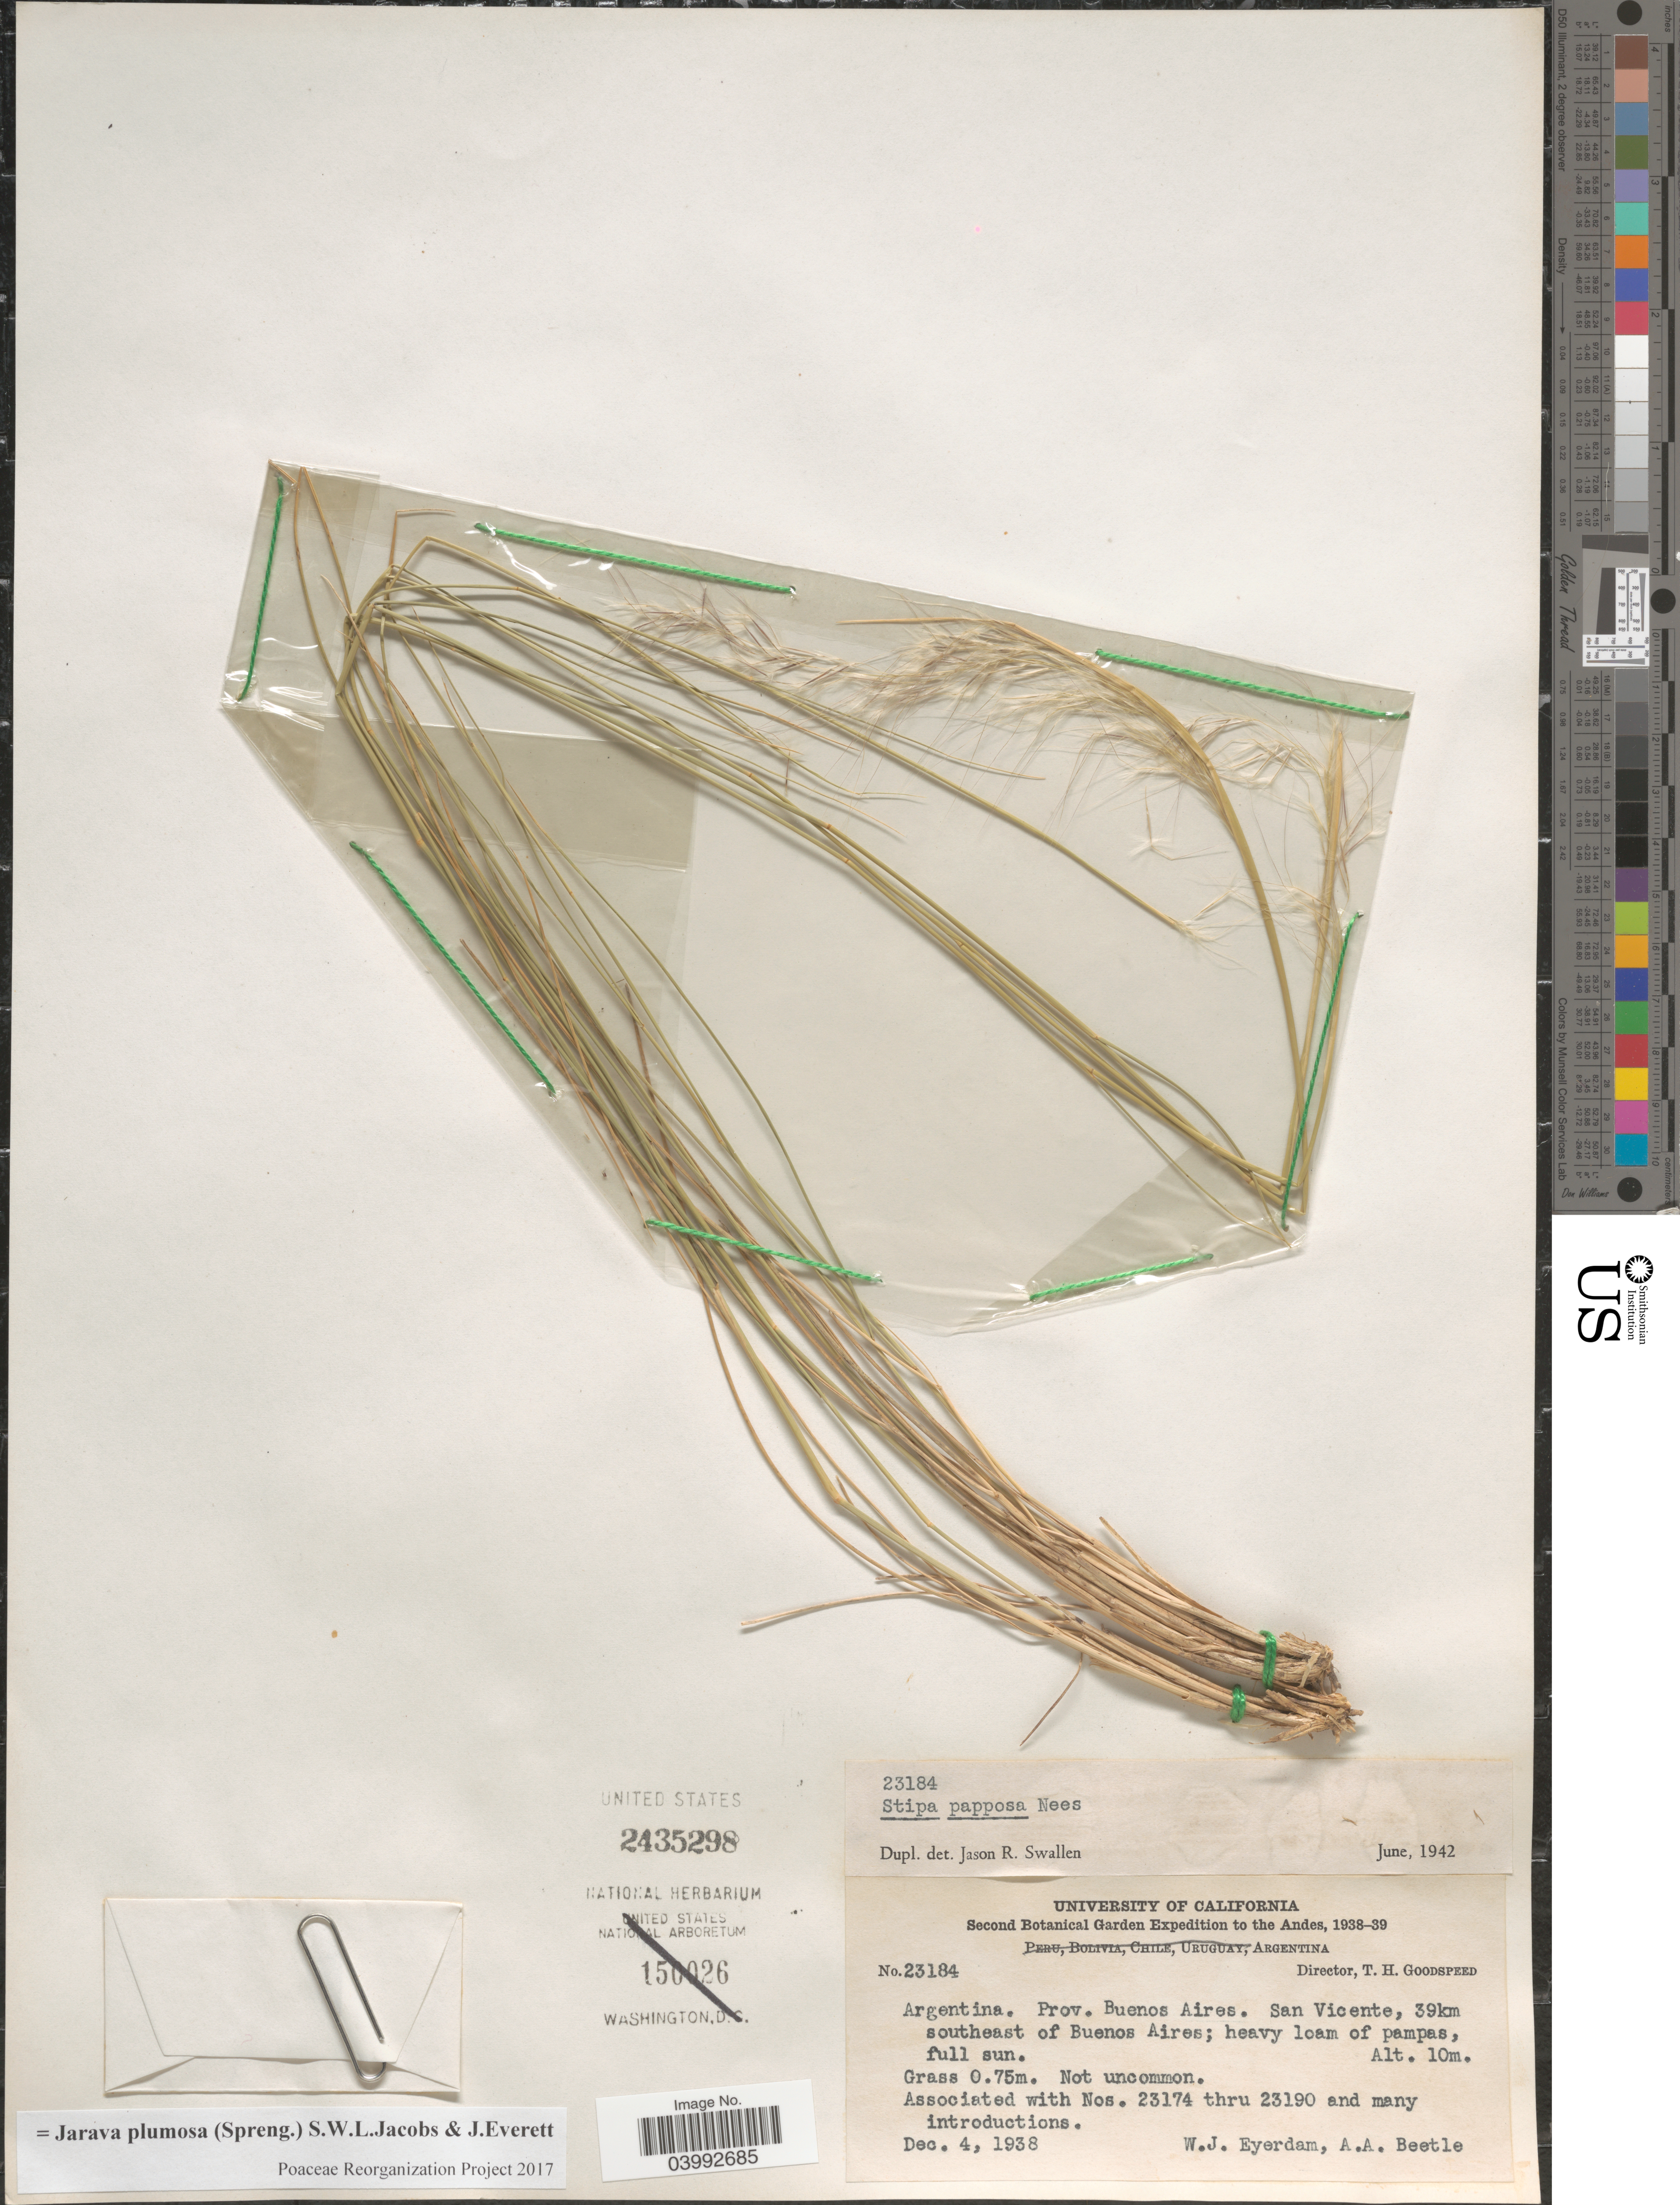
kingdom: Plantae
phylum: Tracheophyta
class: Liliopsida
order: Poales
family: Poaceae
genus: Jarava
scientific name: Jarava plumosa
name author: (Spreng.) S.W.L. Jacobs & J. Everett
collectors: W. J. Eyerdam & A. A. Beetle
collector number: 23184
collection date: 1938-12-04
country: Argentina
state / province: Buenos Aires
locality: The Andes. San Vicente, 39km southeast of Buenos Aires.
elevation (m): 10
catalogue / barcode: US 2435298